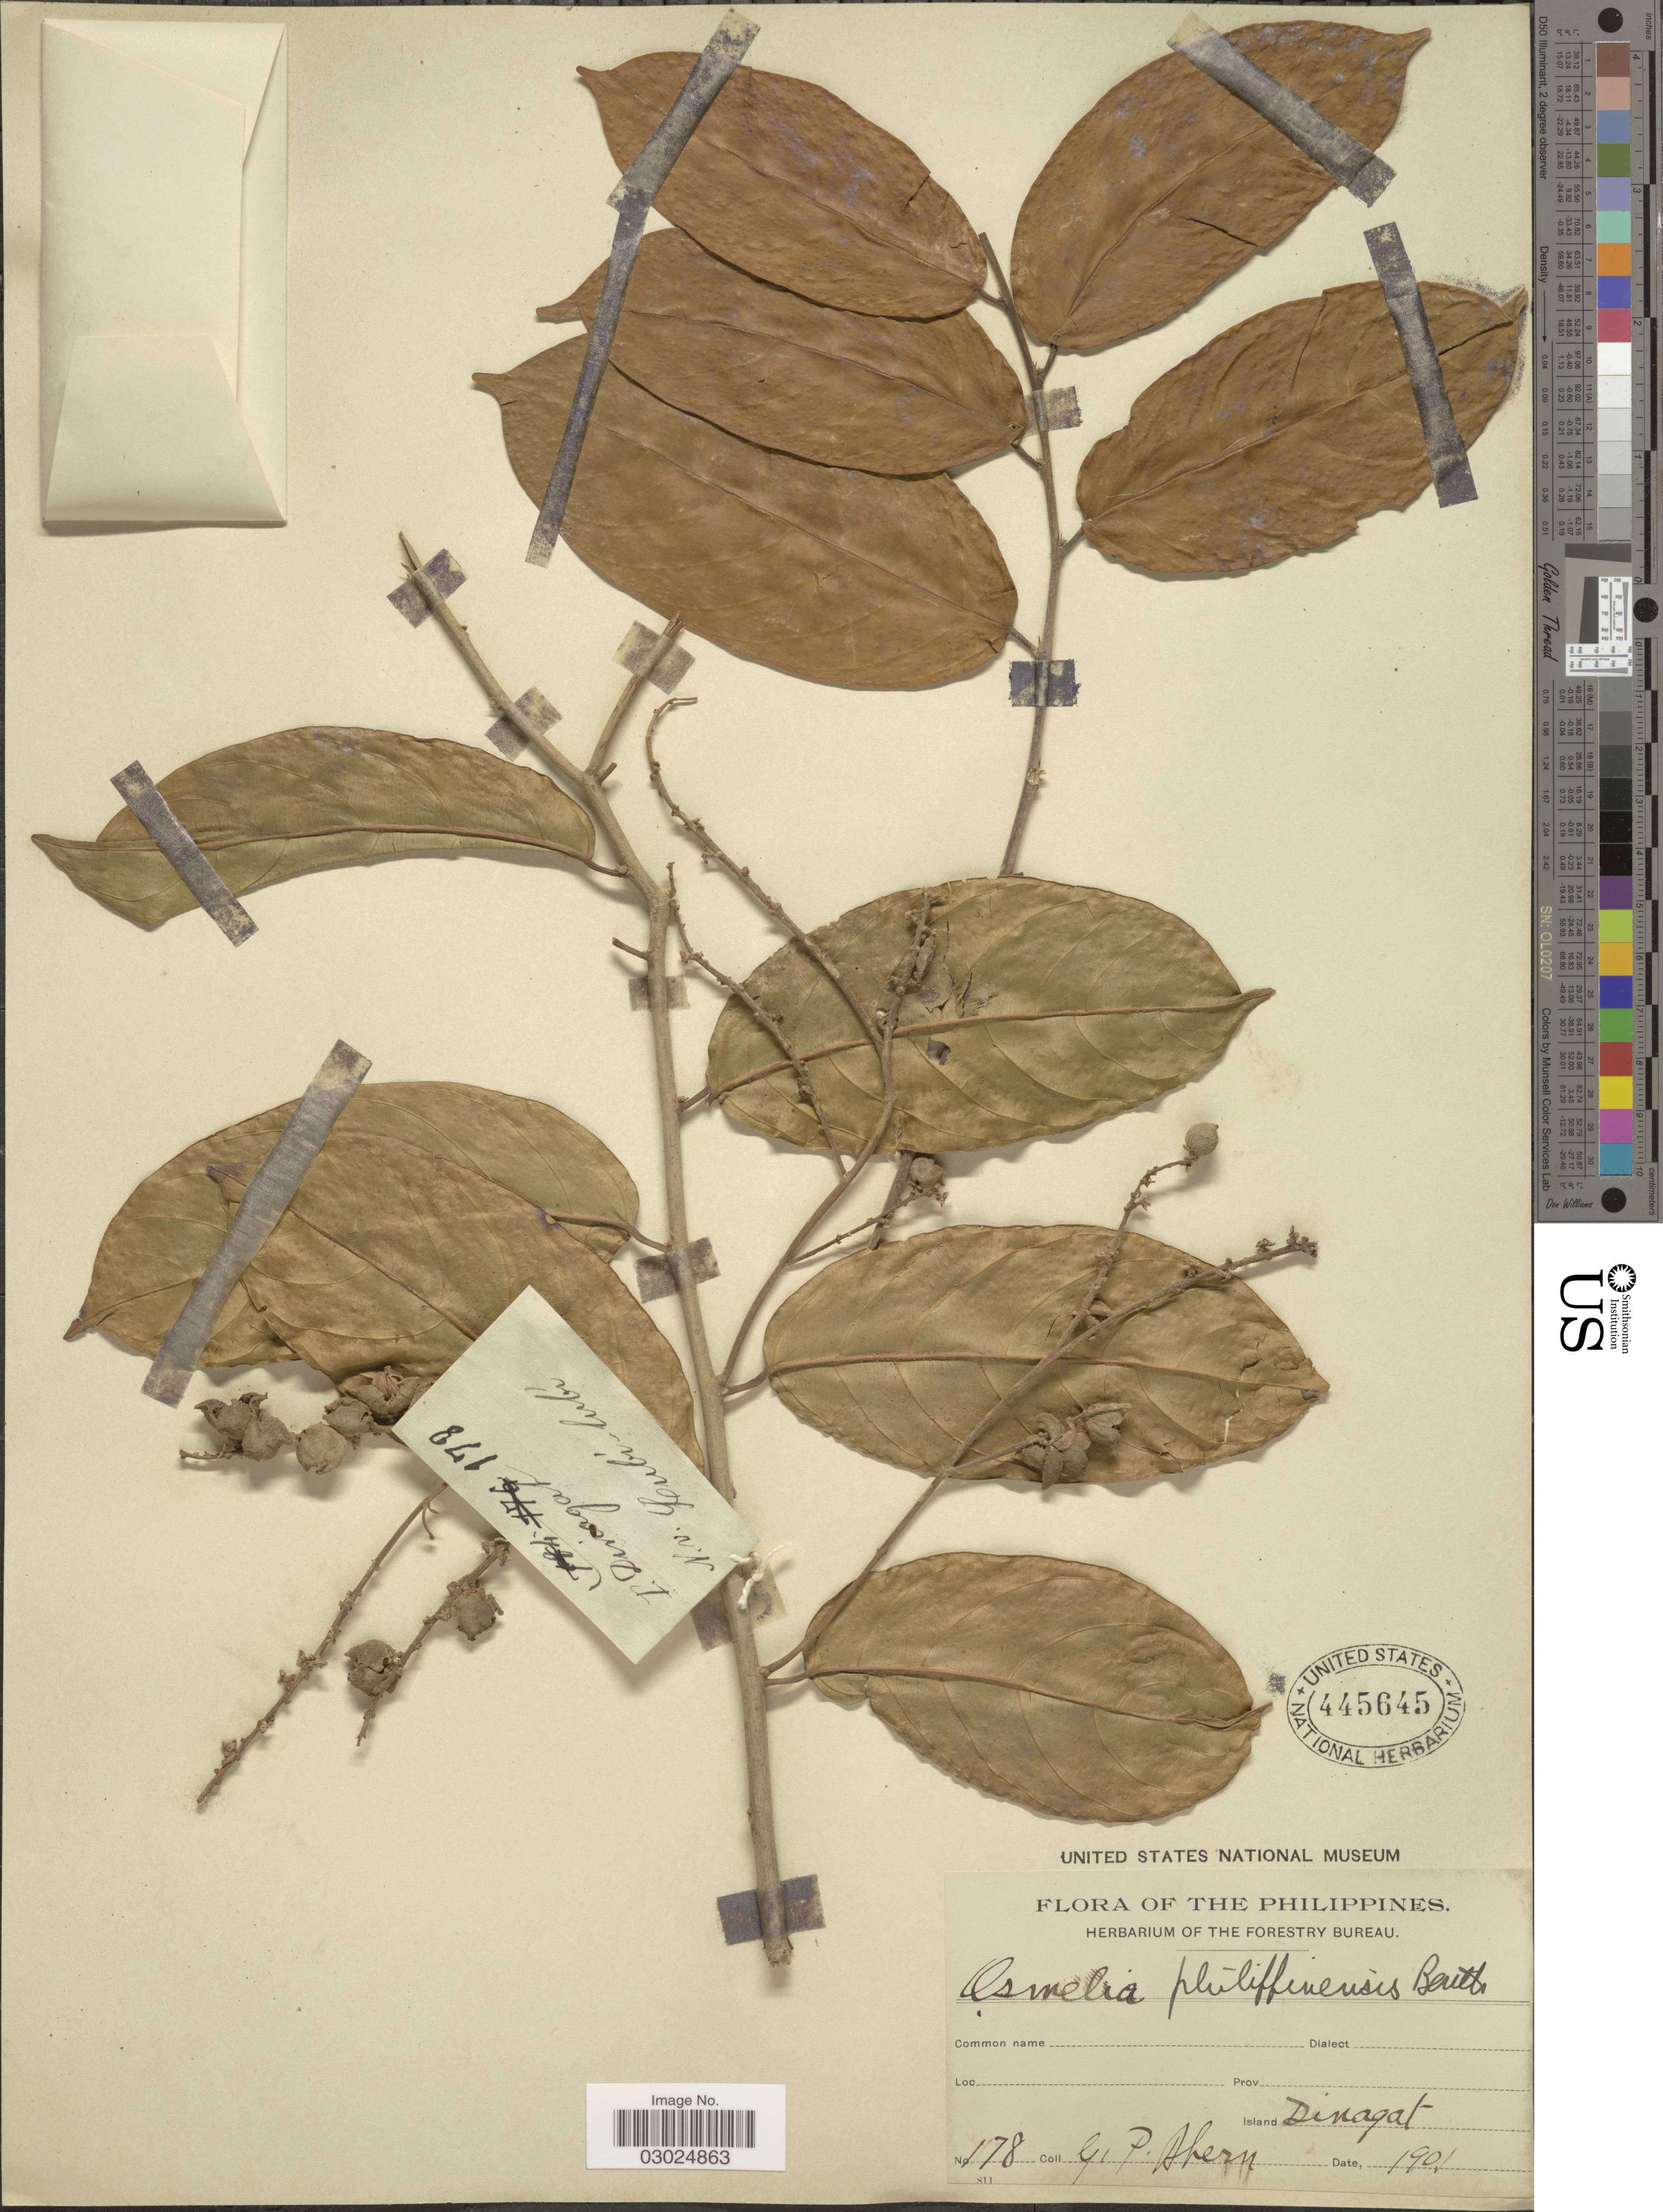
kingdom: Plantae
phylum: Tracheophyta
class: Magnoliopsida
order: Malpighiales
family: Salicaceae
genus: Osmelia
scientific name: Osmelia philippina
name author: (Turcz.) Benth.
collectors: G. Ahern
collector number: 178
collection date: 1901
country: Philippines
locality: Island of Dinagat.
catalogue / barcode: US 445645